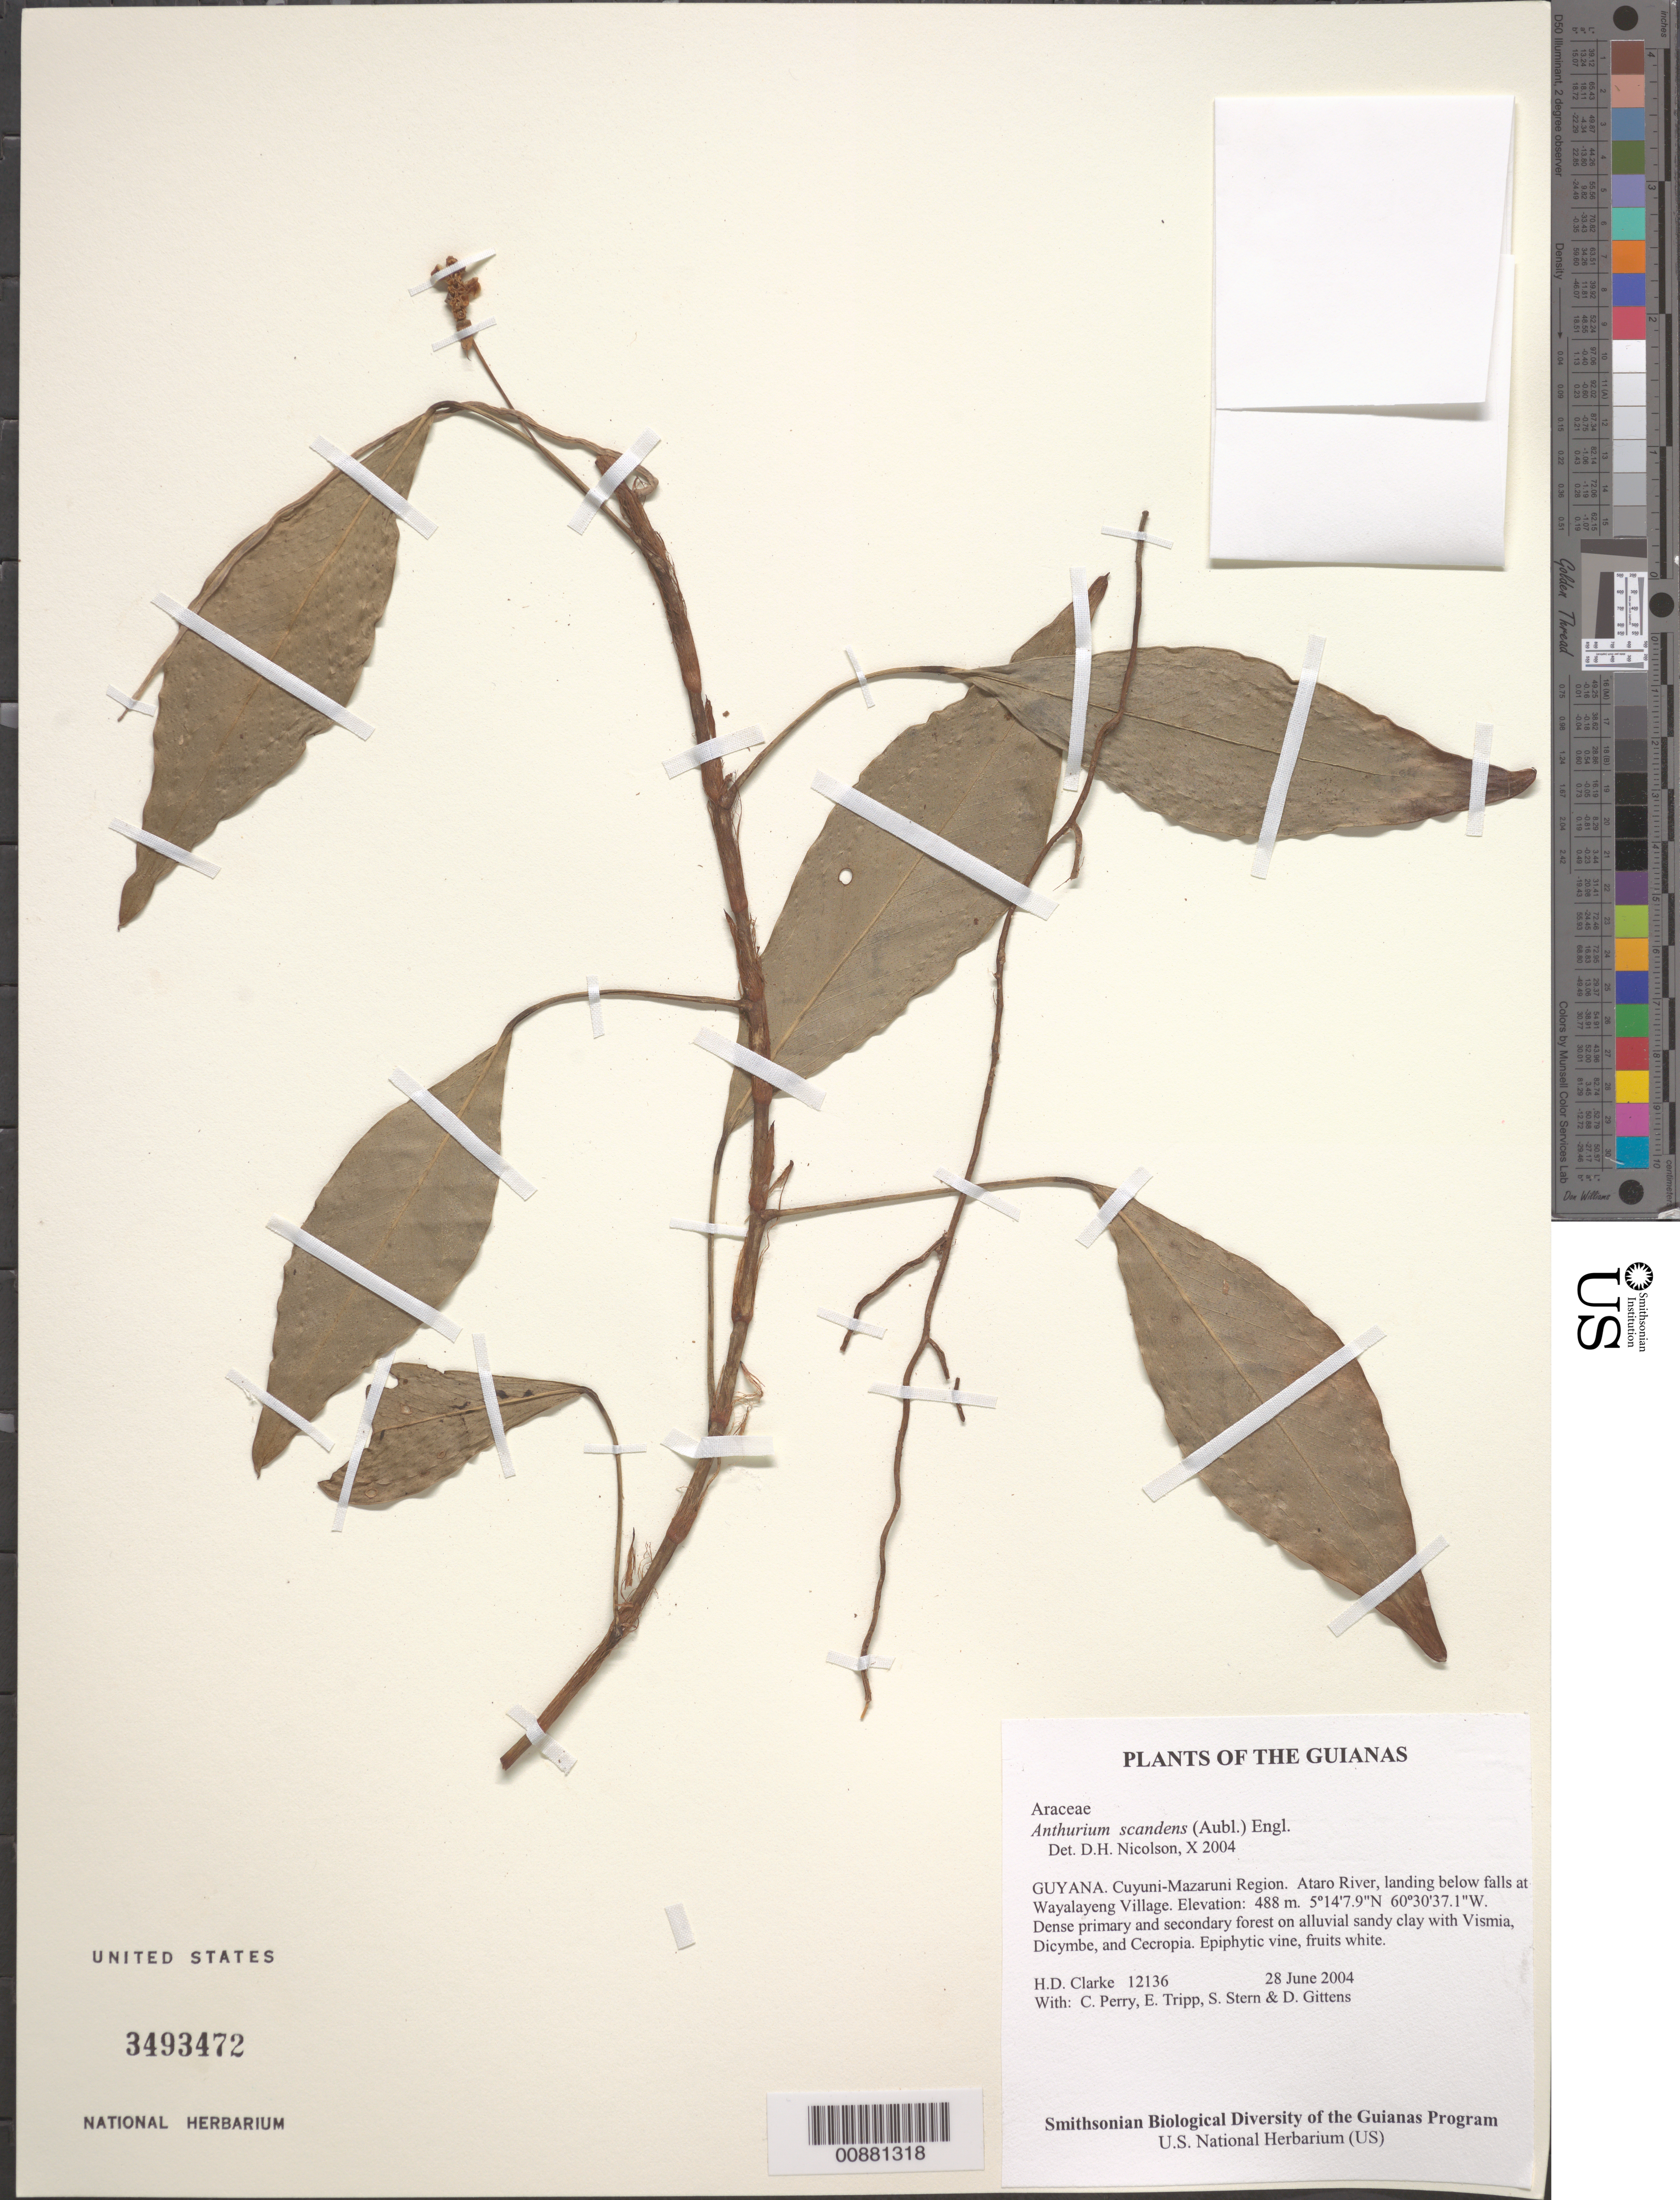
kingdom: Plantae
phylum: Tracheophyta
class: Liliopsida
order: Alismatales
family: Araceae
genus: Anthurium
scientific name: Anthurium scandens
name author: (Aubl.) Engl.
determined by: Nicolson, Dan H.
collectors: H. D. Clarke, C. Perry, E. Tripp, S. R. Stern & D. Gittens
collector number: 12136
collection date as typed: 28 June 2004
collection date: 2004-06-28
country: Guyana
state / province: Cuyuni-Mazaruni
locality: Ataro River, landing below falls at Wayalayeng Village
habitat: Dense primary and secondary forest on alluvial sandy clay with Vismia, Dicymbe, and Cecropia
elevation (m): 488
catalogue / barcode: US 3493472